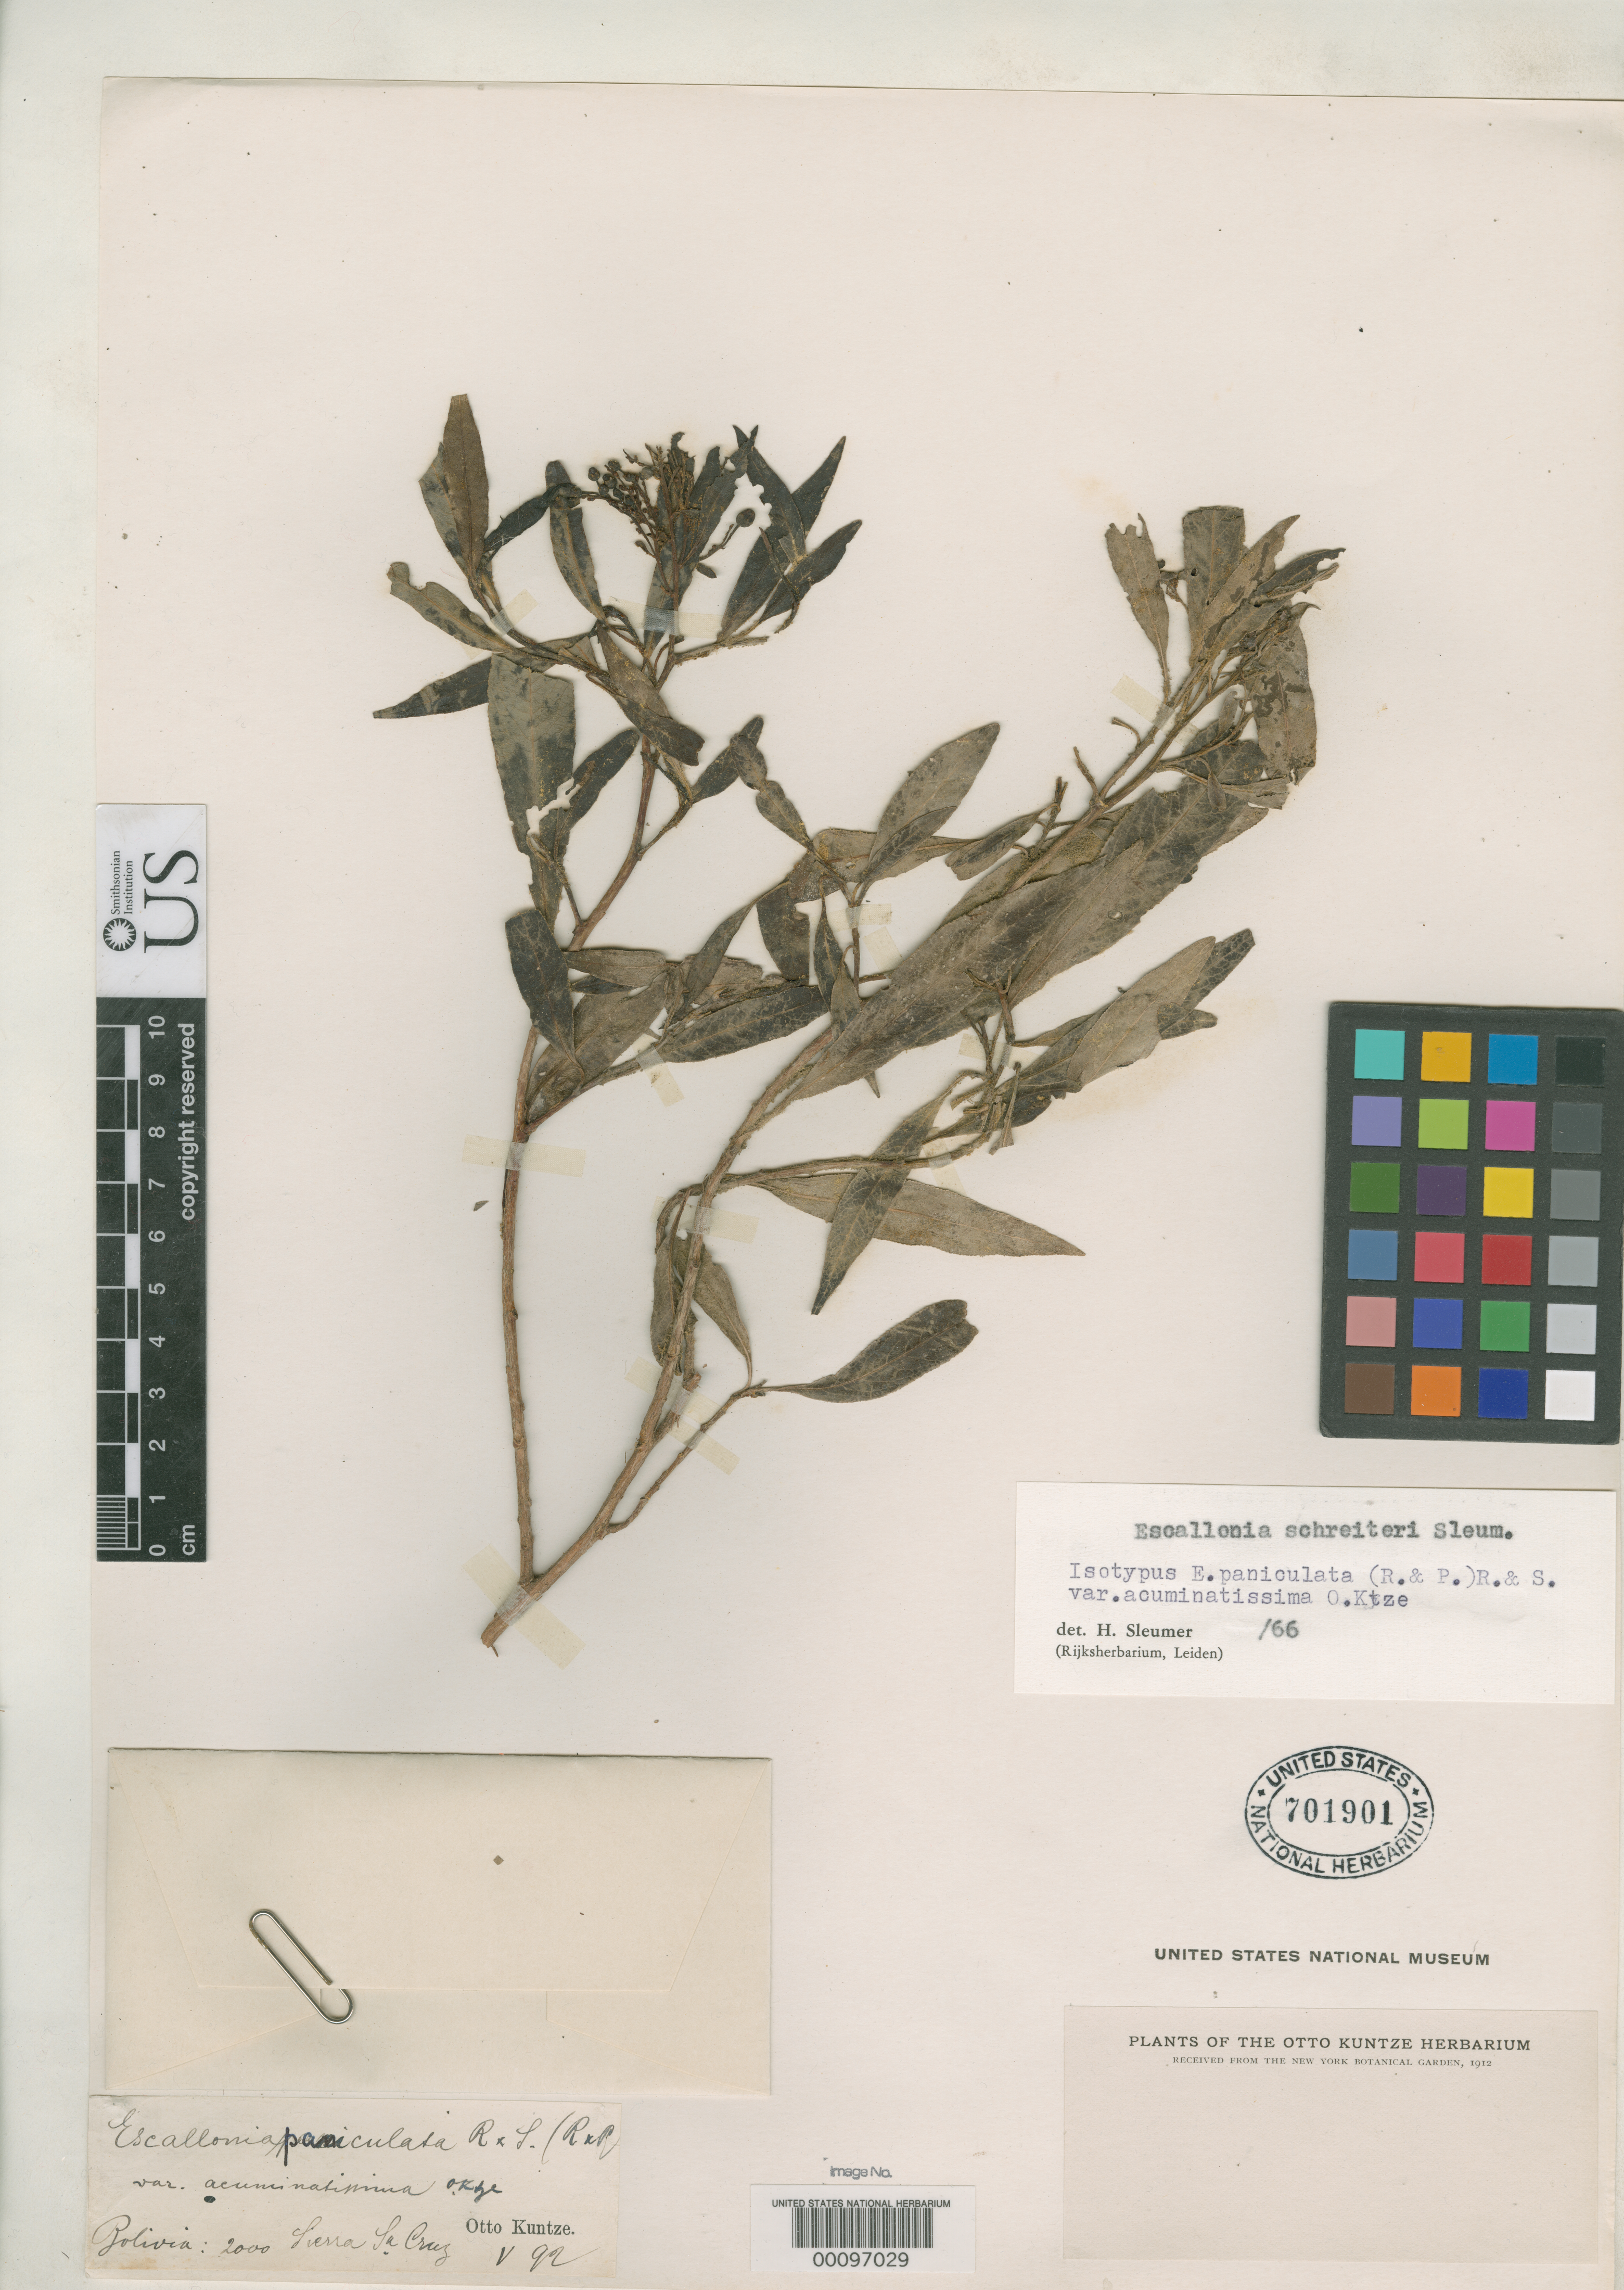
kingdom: Plantae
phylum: Tracheophyta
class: Magnoliopsida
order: Escalloniales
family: Escalloniaceae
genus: Escallonia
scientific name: Escallonia paniculata var. acuminatissima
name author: Kuntze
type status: Isotype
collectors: C.E.O. Kuntze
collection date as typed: May 1892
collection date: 1892-05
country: Bolivia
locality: Sierra de Santa Cruz.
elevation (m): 2000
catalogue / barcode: US 701901